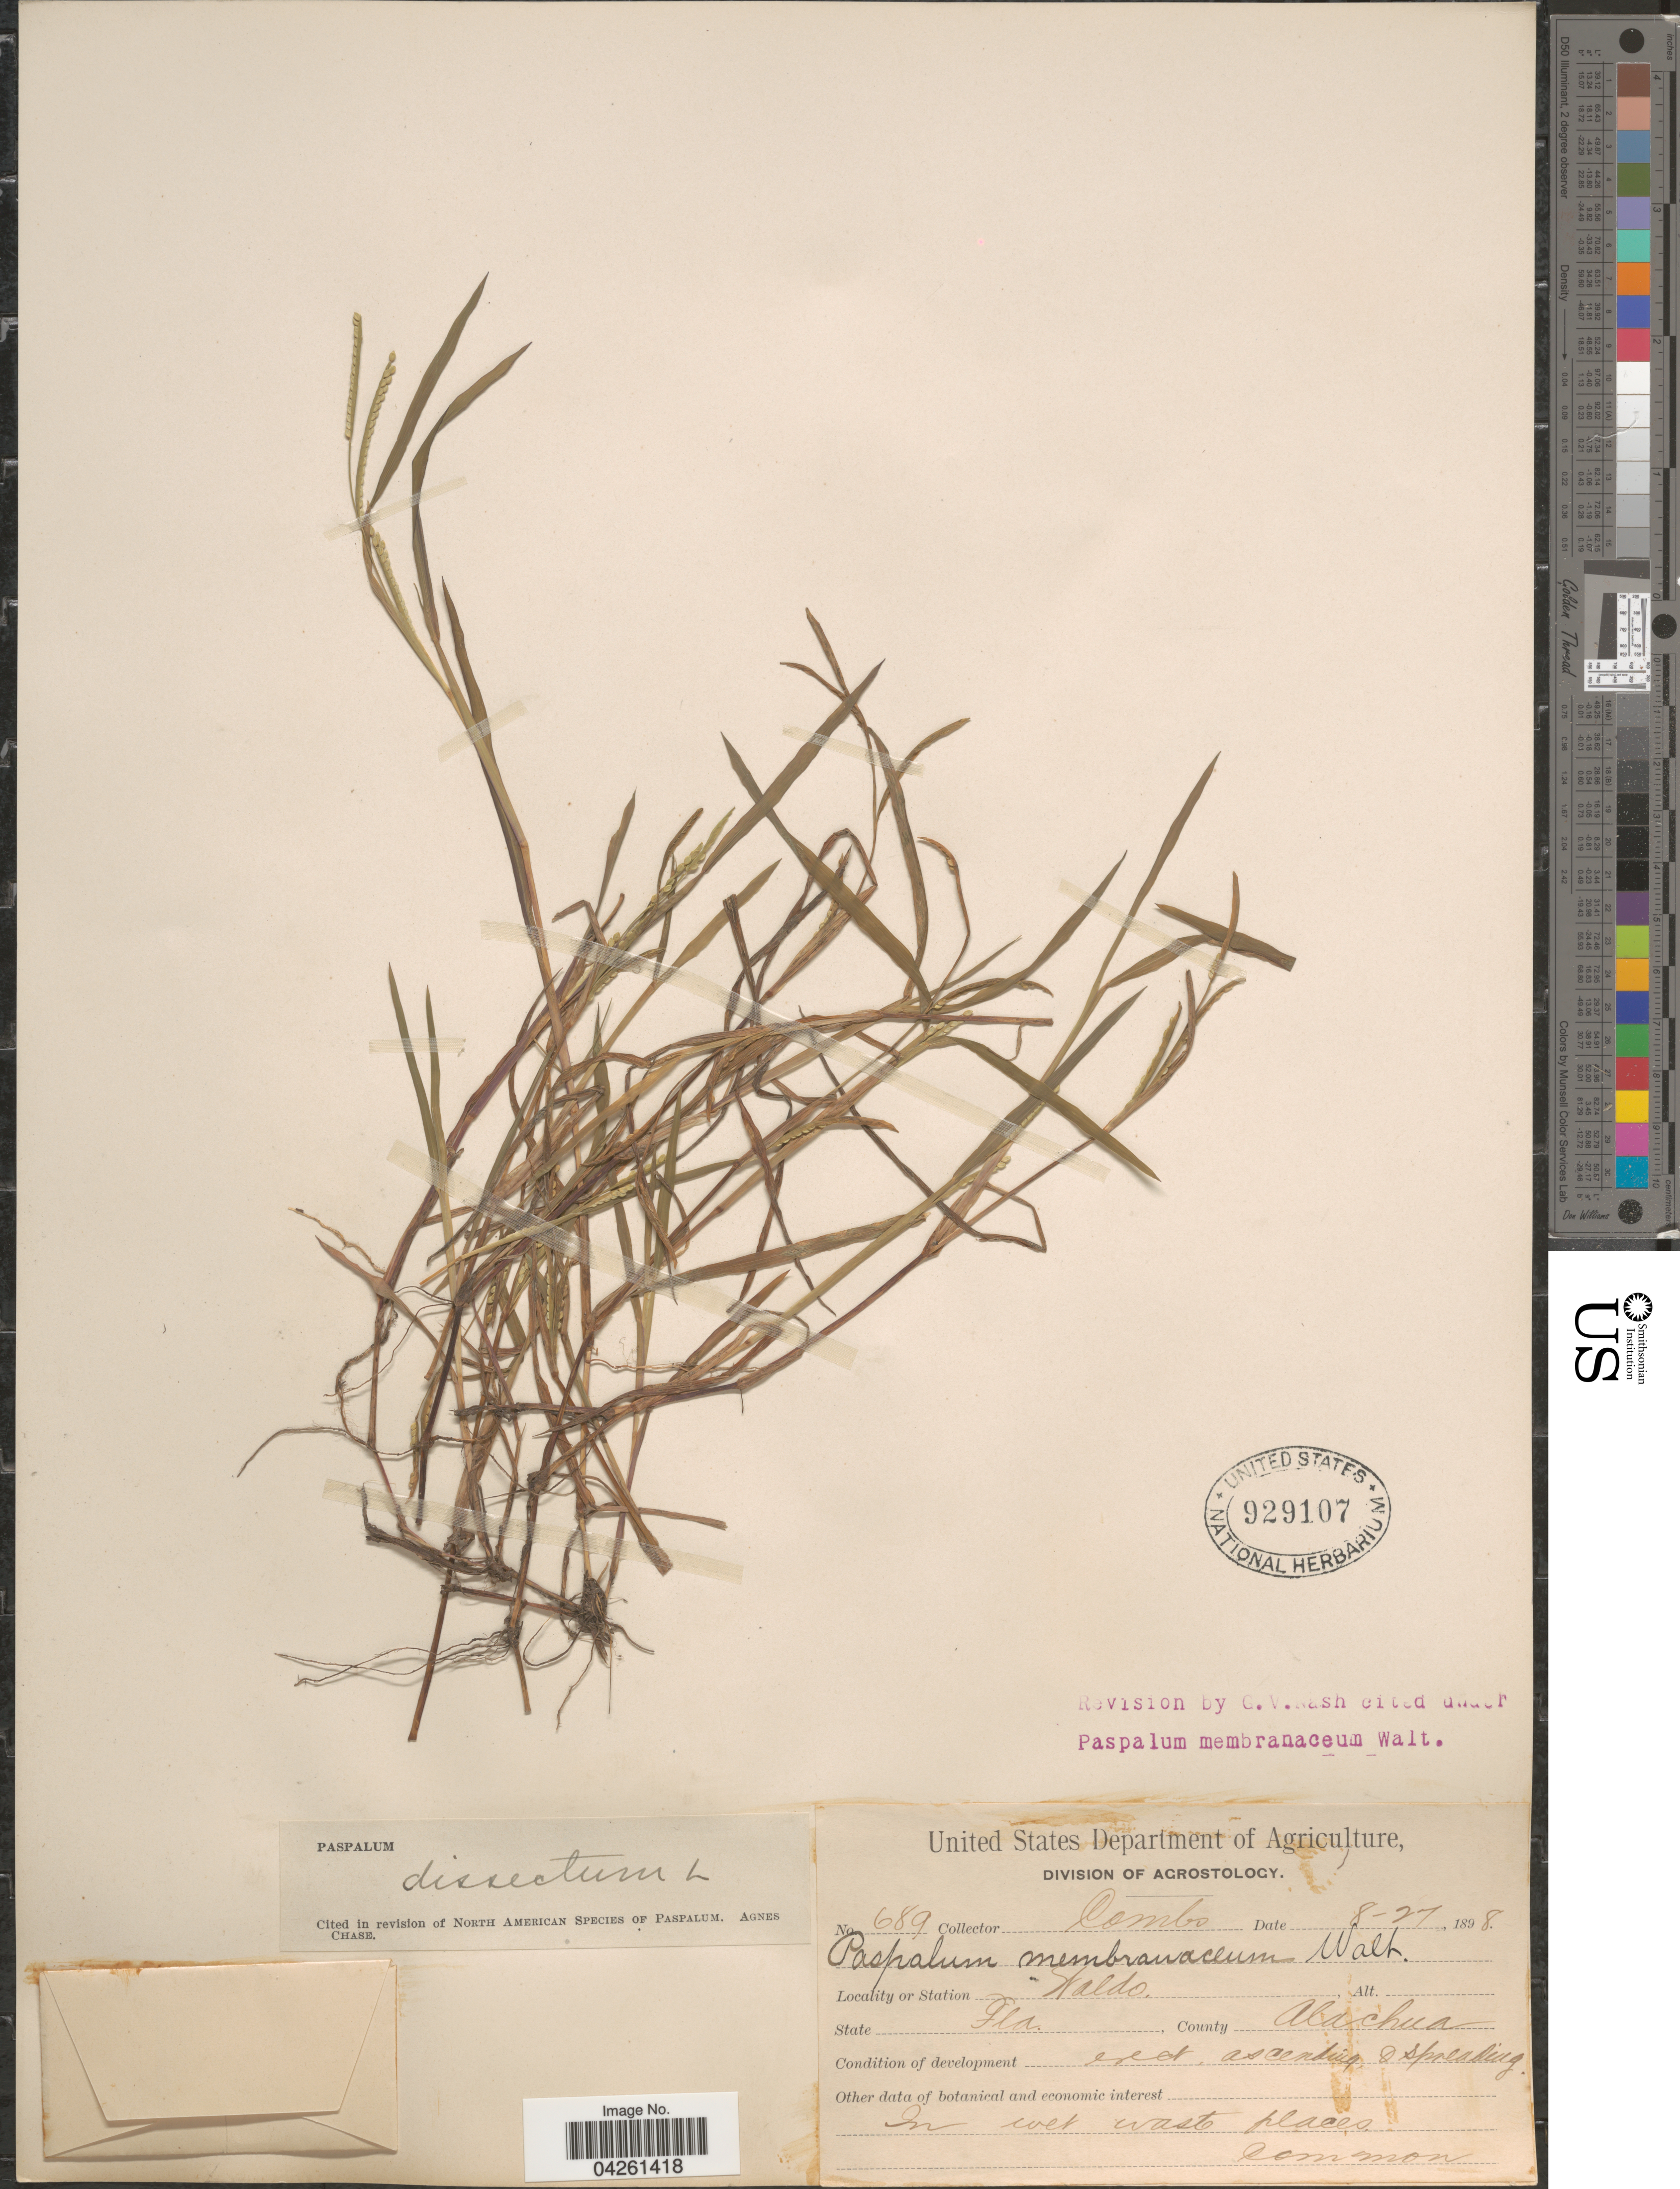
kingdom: Plantae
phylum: Tracheophyta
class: Liliopsida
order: Poales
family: Poaceae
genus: Paspalum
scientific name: Paspalum dissectum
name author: (L.) L.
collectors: -. Combs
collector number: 689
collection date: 1898-08-27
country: United States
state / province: Florida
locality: Waldo. County Alachua.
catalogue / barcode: US 929107